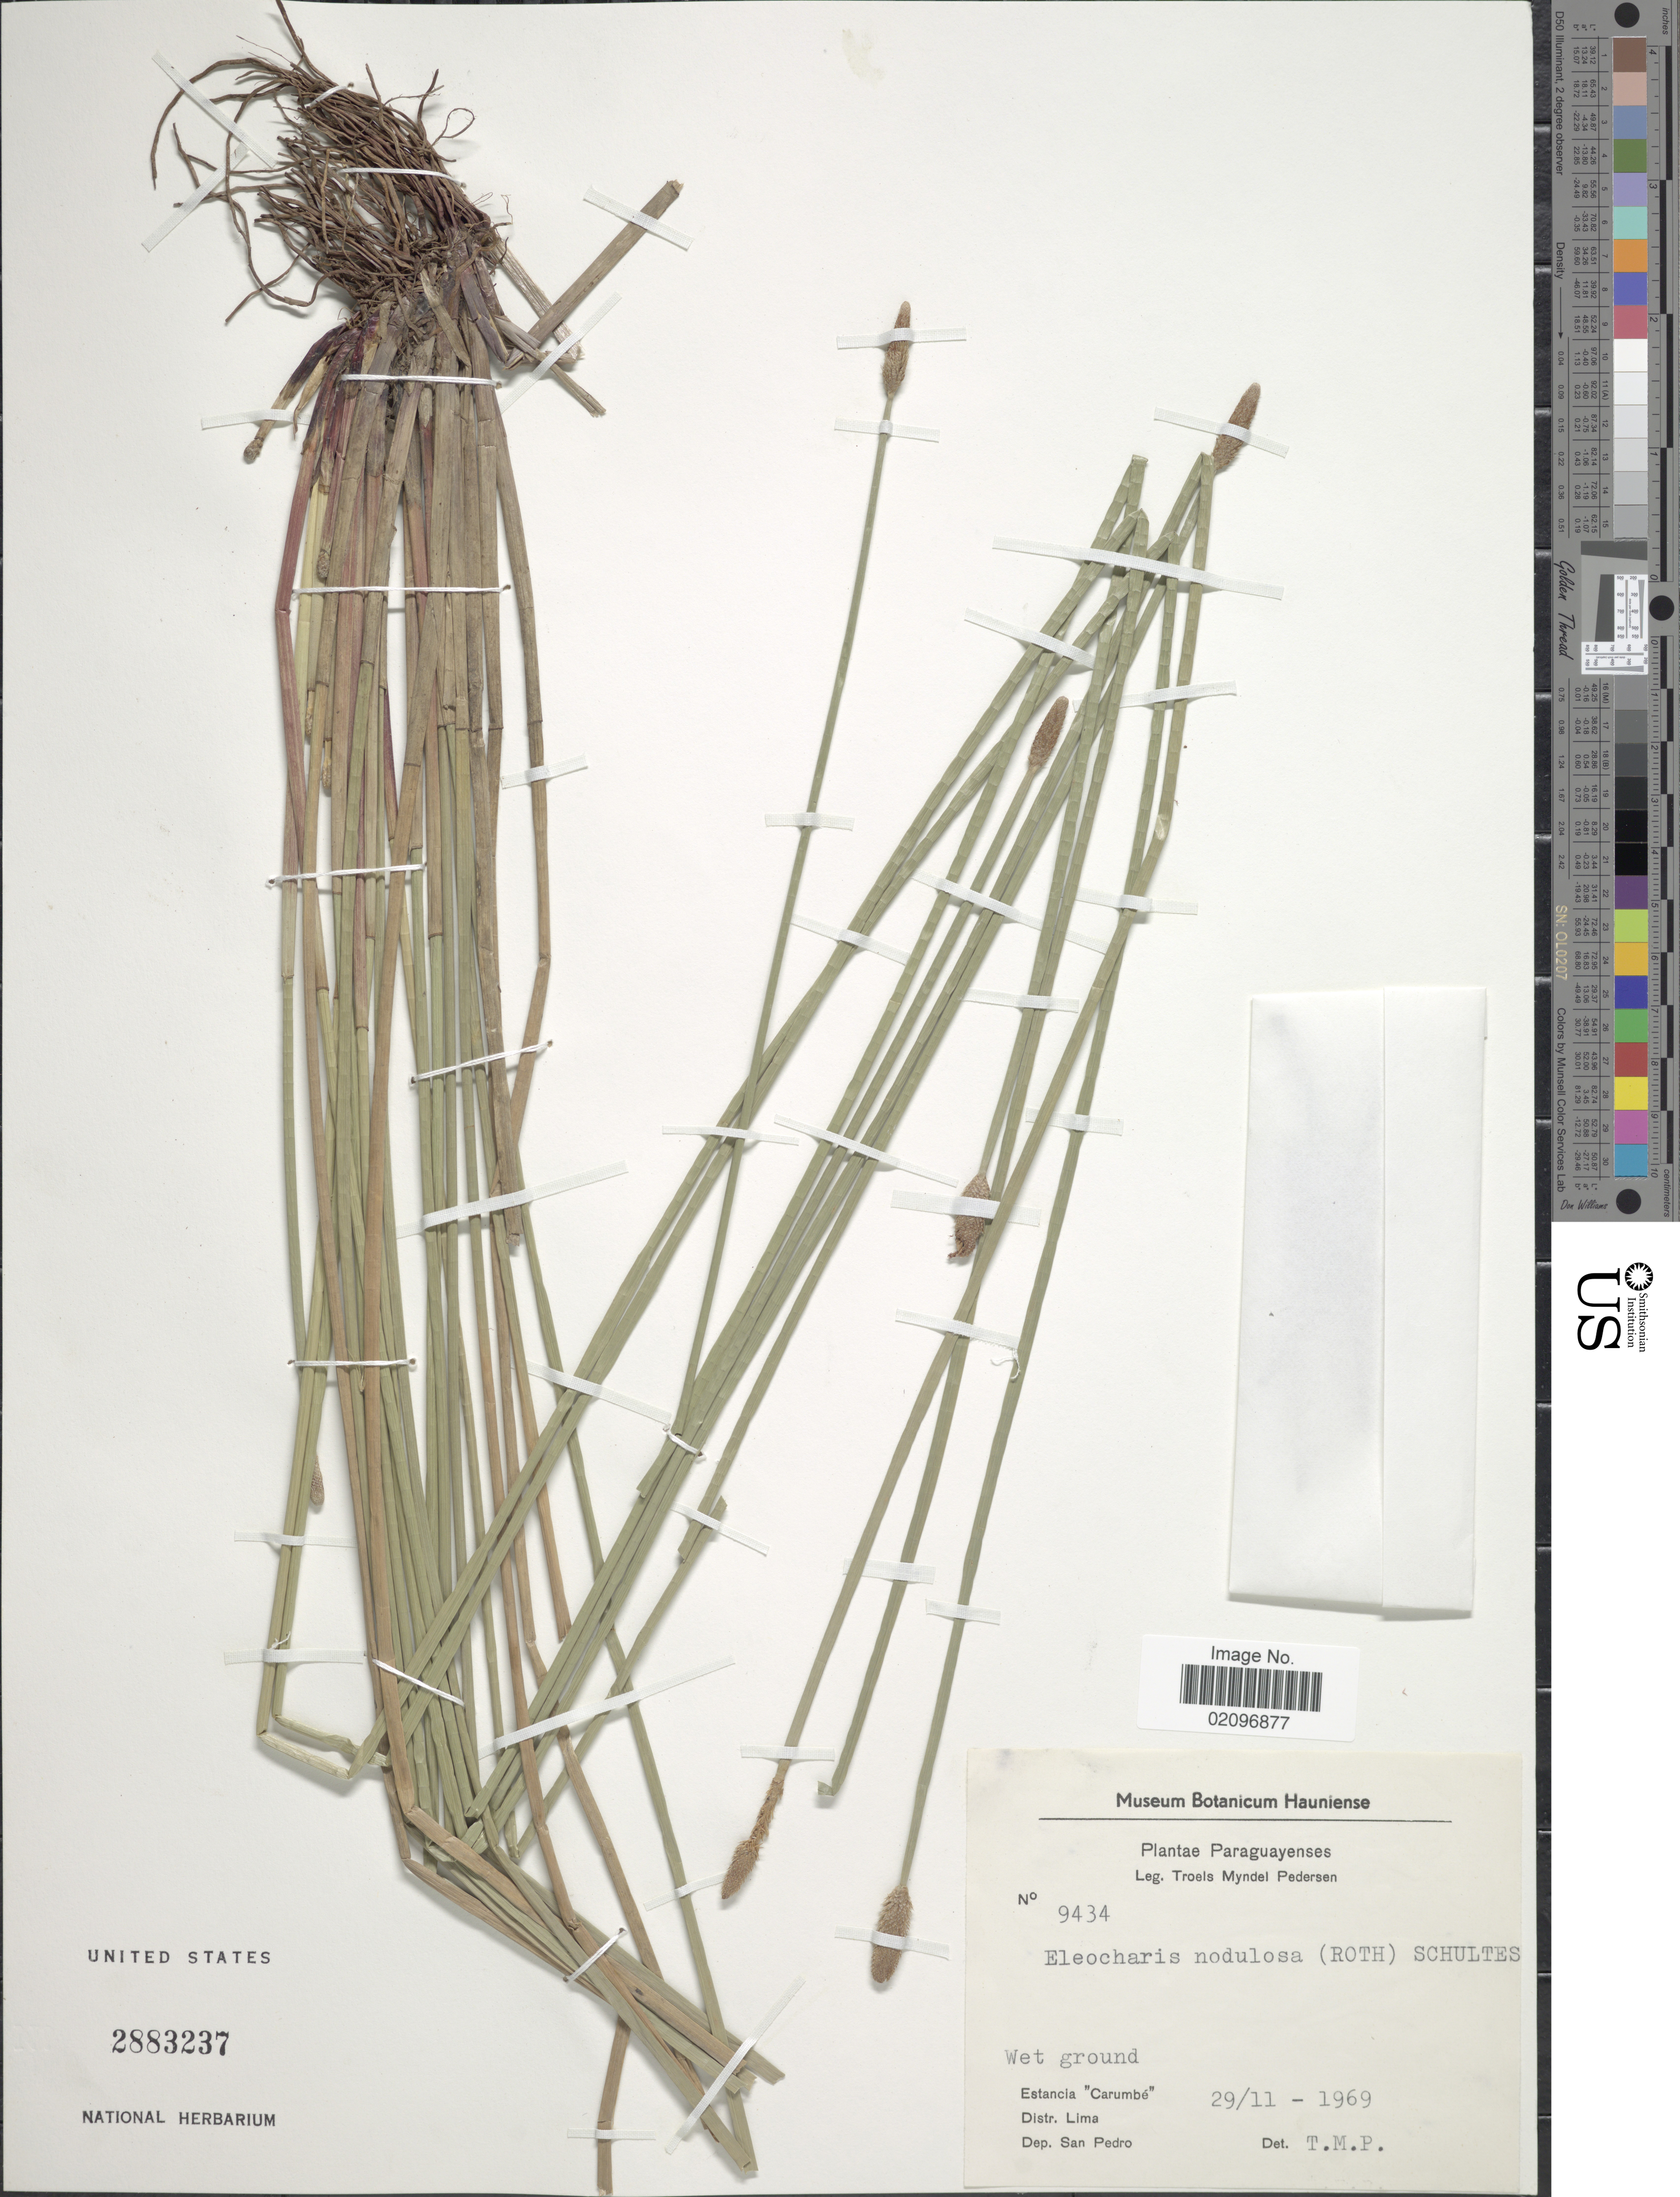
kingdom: Plantae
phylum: Tracheophyta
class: Liliopsida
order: Poales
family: Cyperaceae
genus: Eleocharis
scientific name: Eleocharis montana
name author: (Kunth) Roem. & Schult.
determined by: Strong, Mark T., (BOT), Smithsonian Institution - National Museum of Natural History (UNITED STATES)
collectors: T. Pederson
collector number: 9434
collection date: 1969-11-29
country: Paraguay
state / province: San Pedro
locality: Wet ground, Estancia "Carumbe" Distr. Lima, Dep. San Pedro.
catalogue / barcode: US 2883237